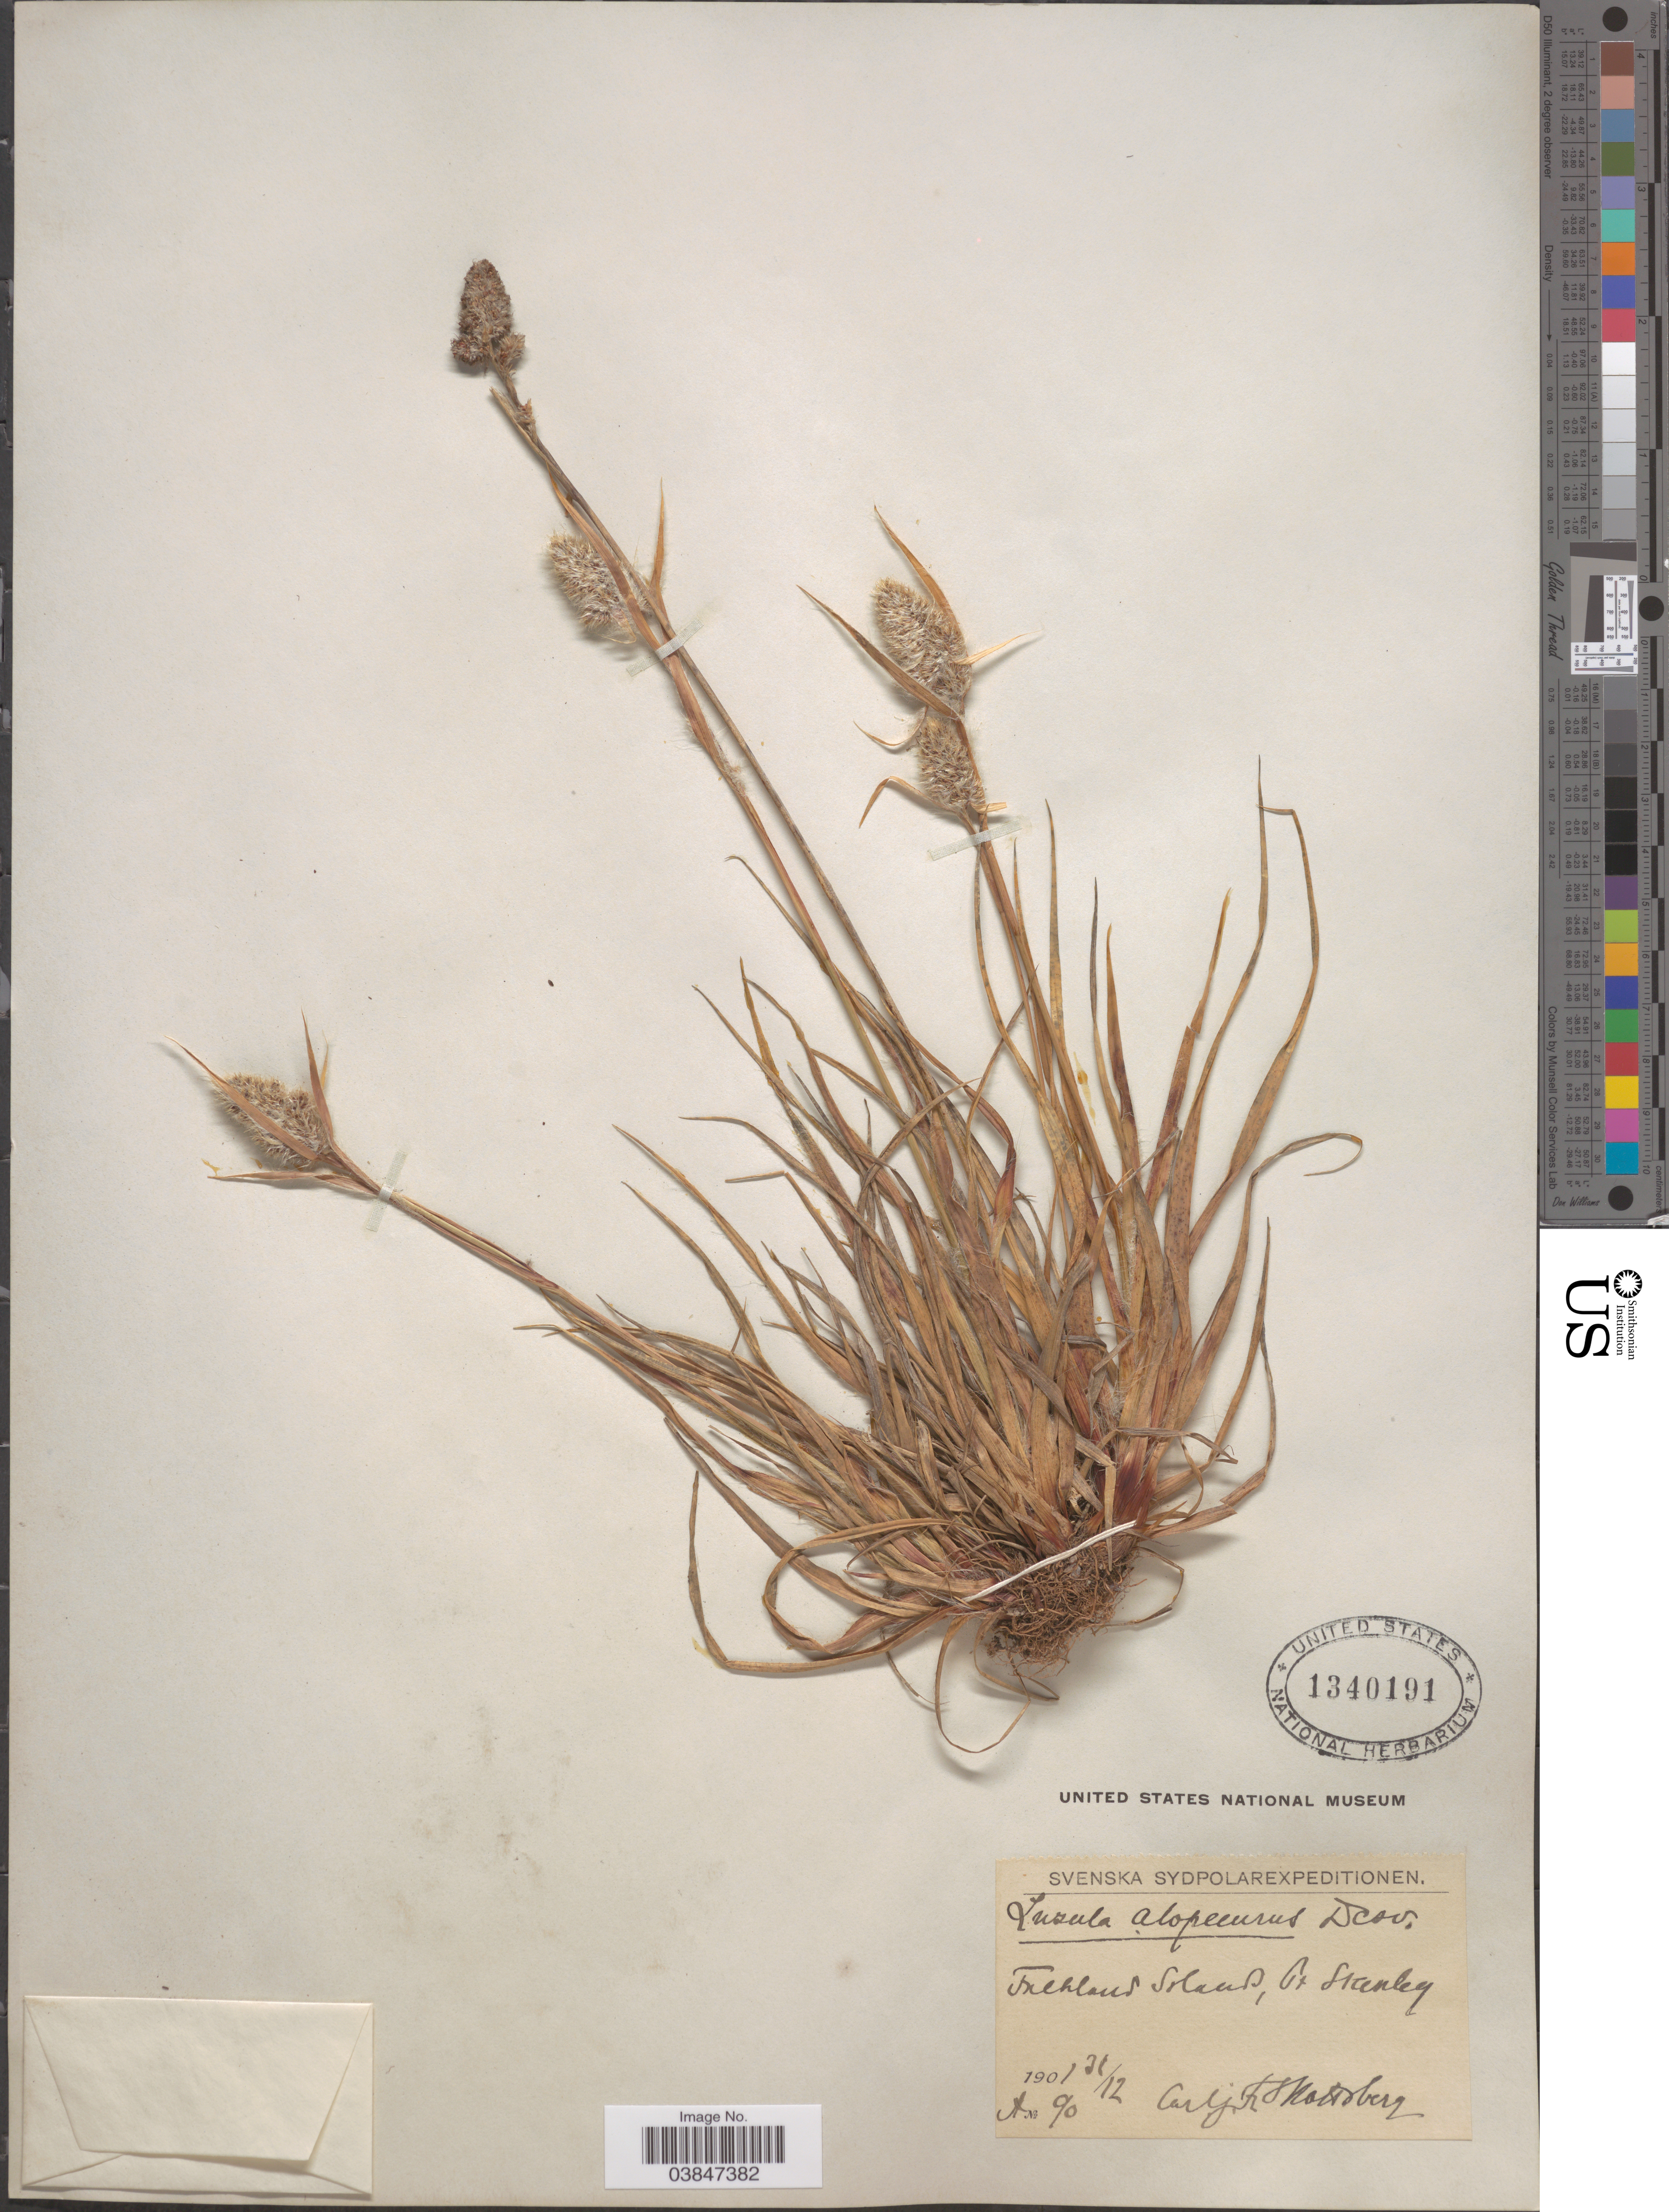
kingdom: Plantae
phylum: Tracheophyta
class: Liliopsida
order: Poales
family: Juncaceae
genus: Luzula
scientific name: Luzula alopecurus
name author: Desv.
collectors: C. Skotsberg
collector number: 90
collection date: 1901-12-31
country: Antarctica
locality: Falkland Islands, Pt Stanley.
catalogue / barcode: US 1340191